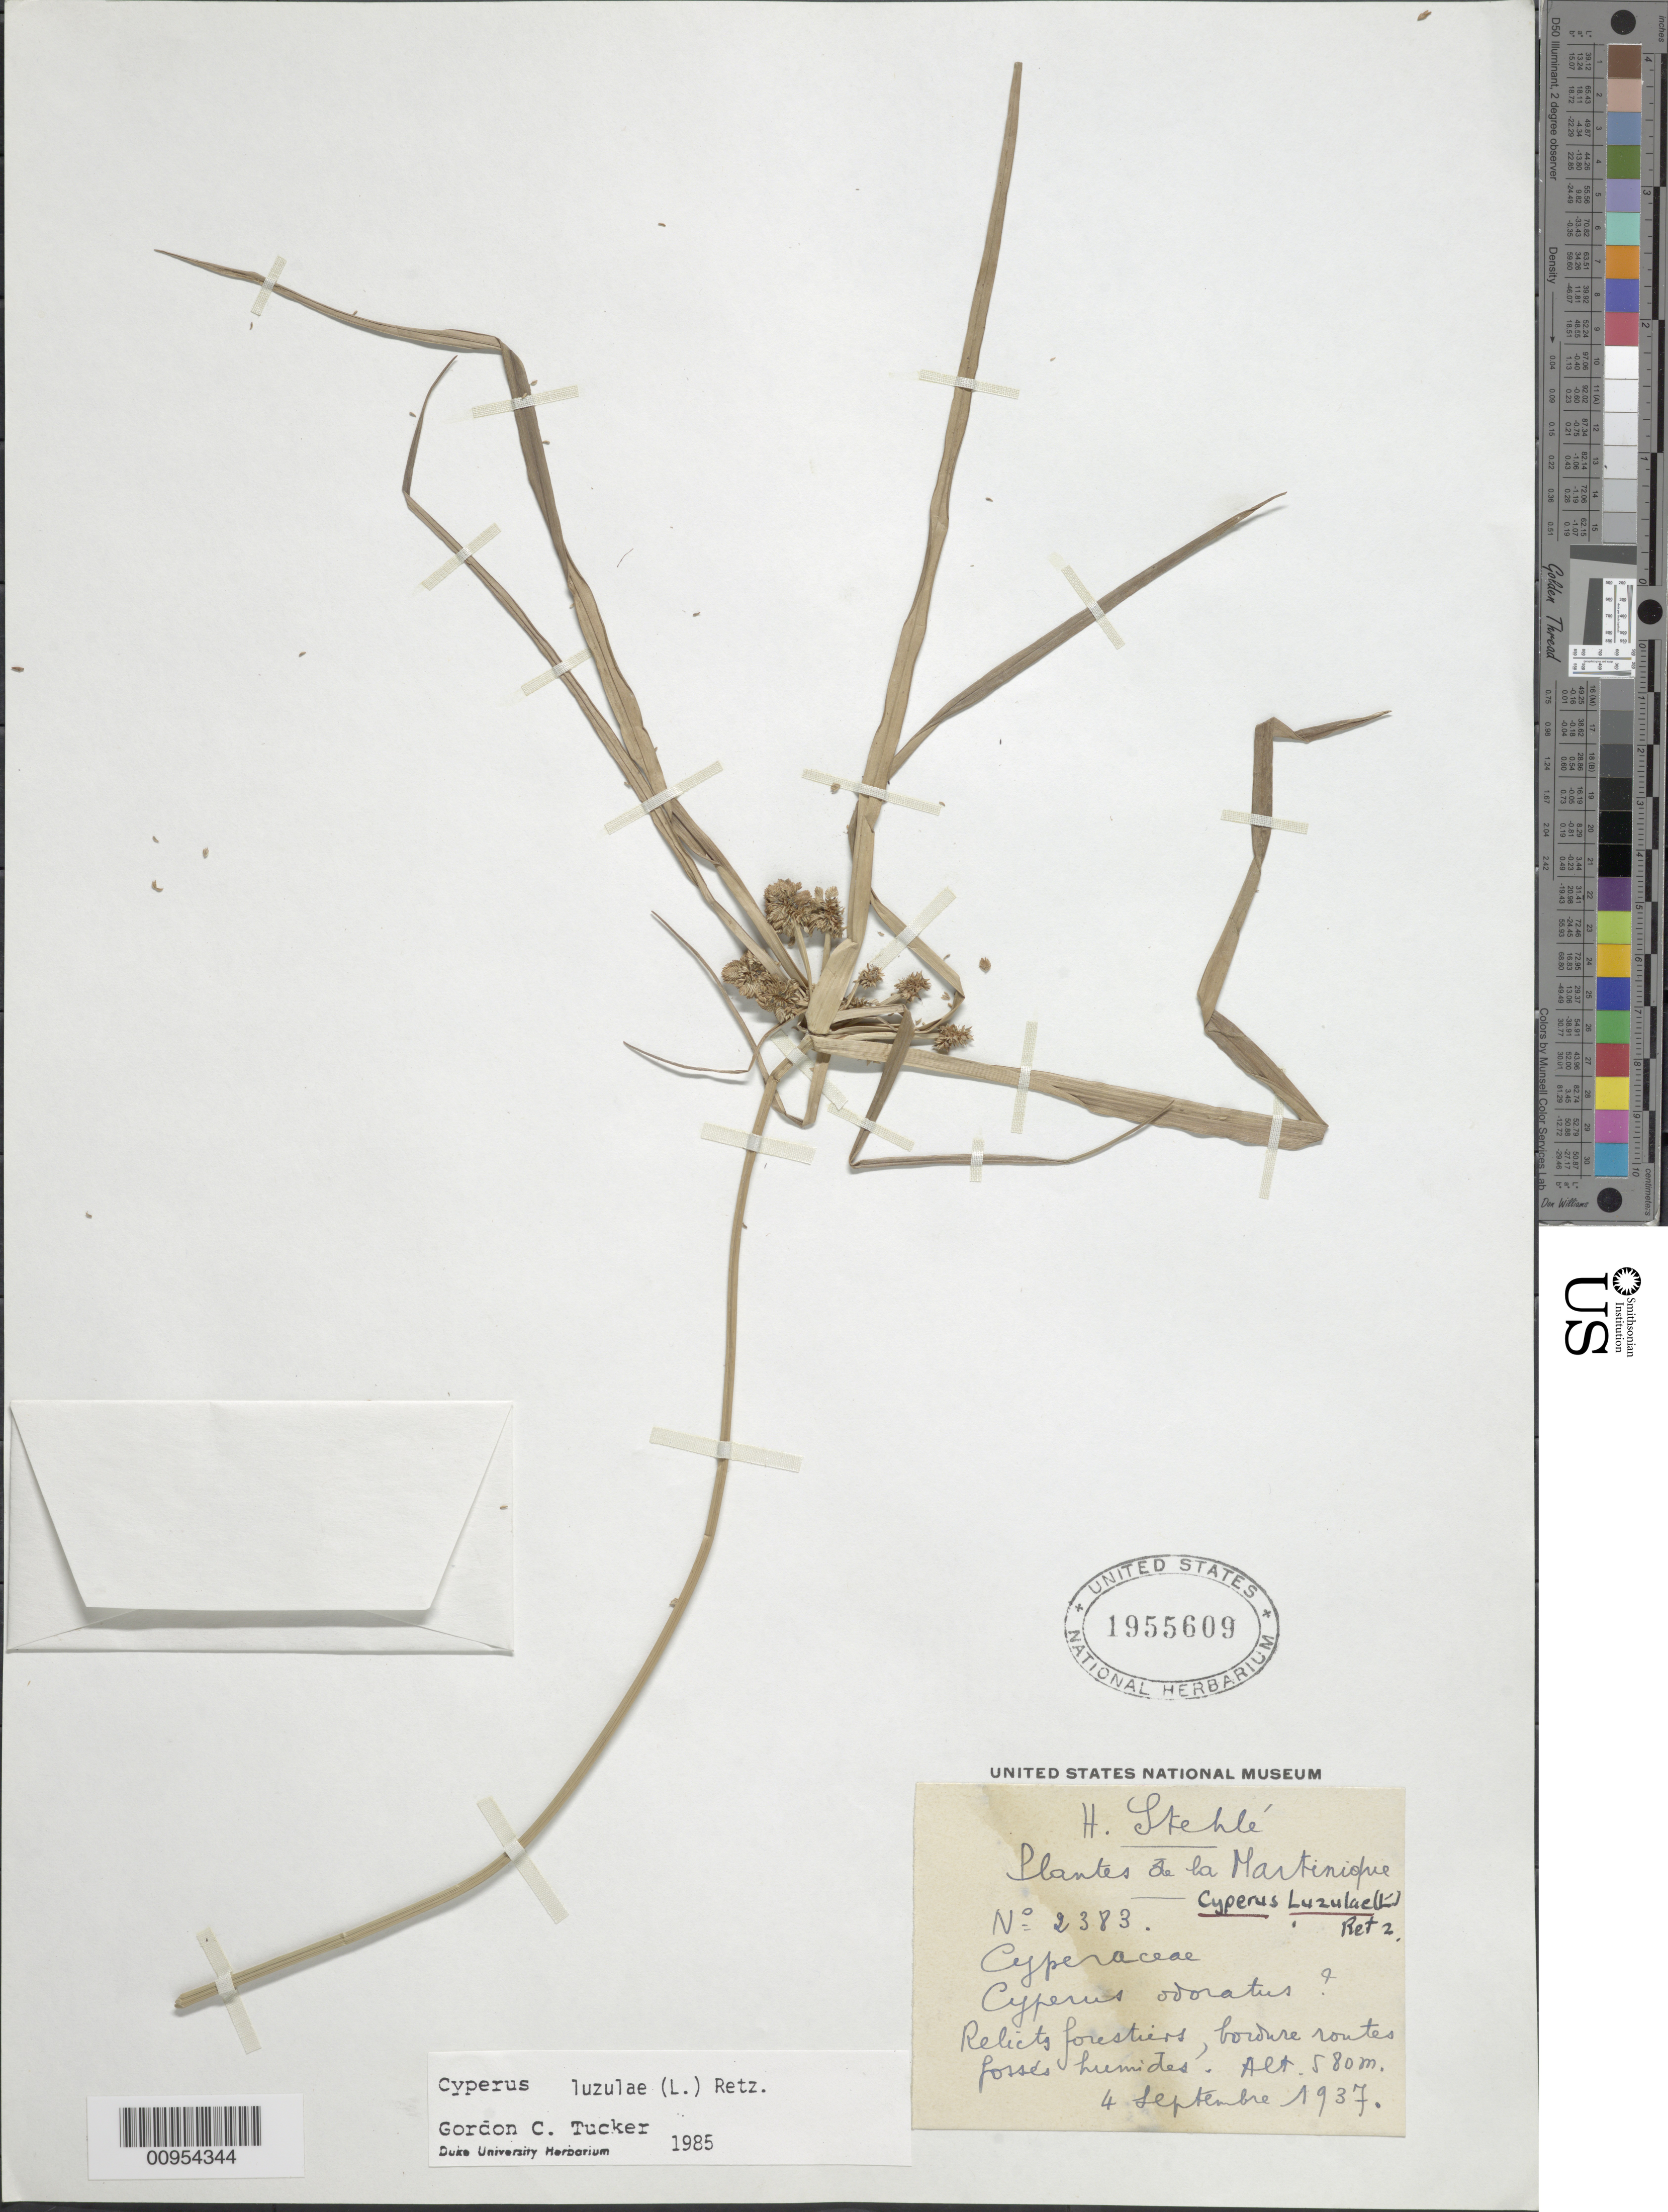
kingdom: Plantae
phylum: Tracheophyta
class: Liliopsida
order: Poales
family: Cyperaceae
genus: Cyperus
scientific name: Cyperus luzulae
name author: (L.) Rottb. ex Retz.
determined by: Tucker, G. C.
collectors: H. Stehlé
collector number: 2383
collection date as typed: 04 Sep 1937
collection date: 1937-09-04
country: Martinique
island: Martinique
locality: Relicts forestiers, bordre routes fossés humides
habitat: Relicts forestiers, bordre routes fossés humides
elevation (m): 580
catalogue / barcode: US 1955609